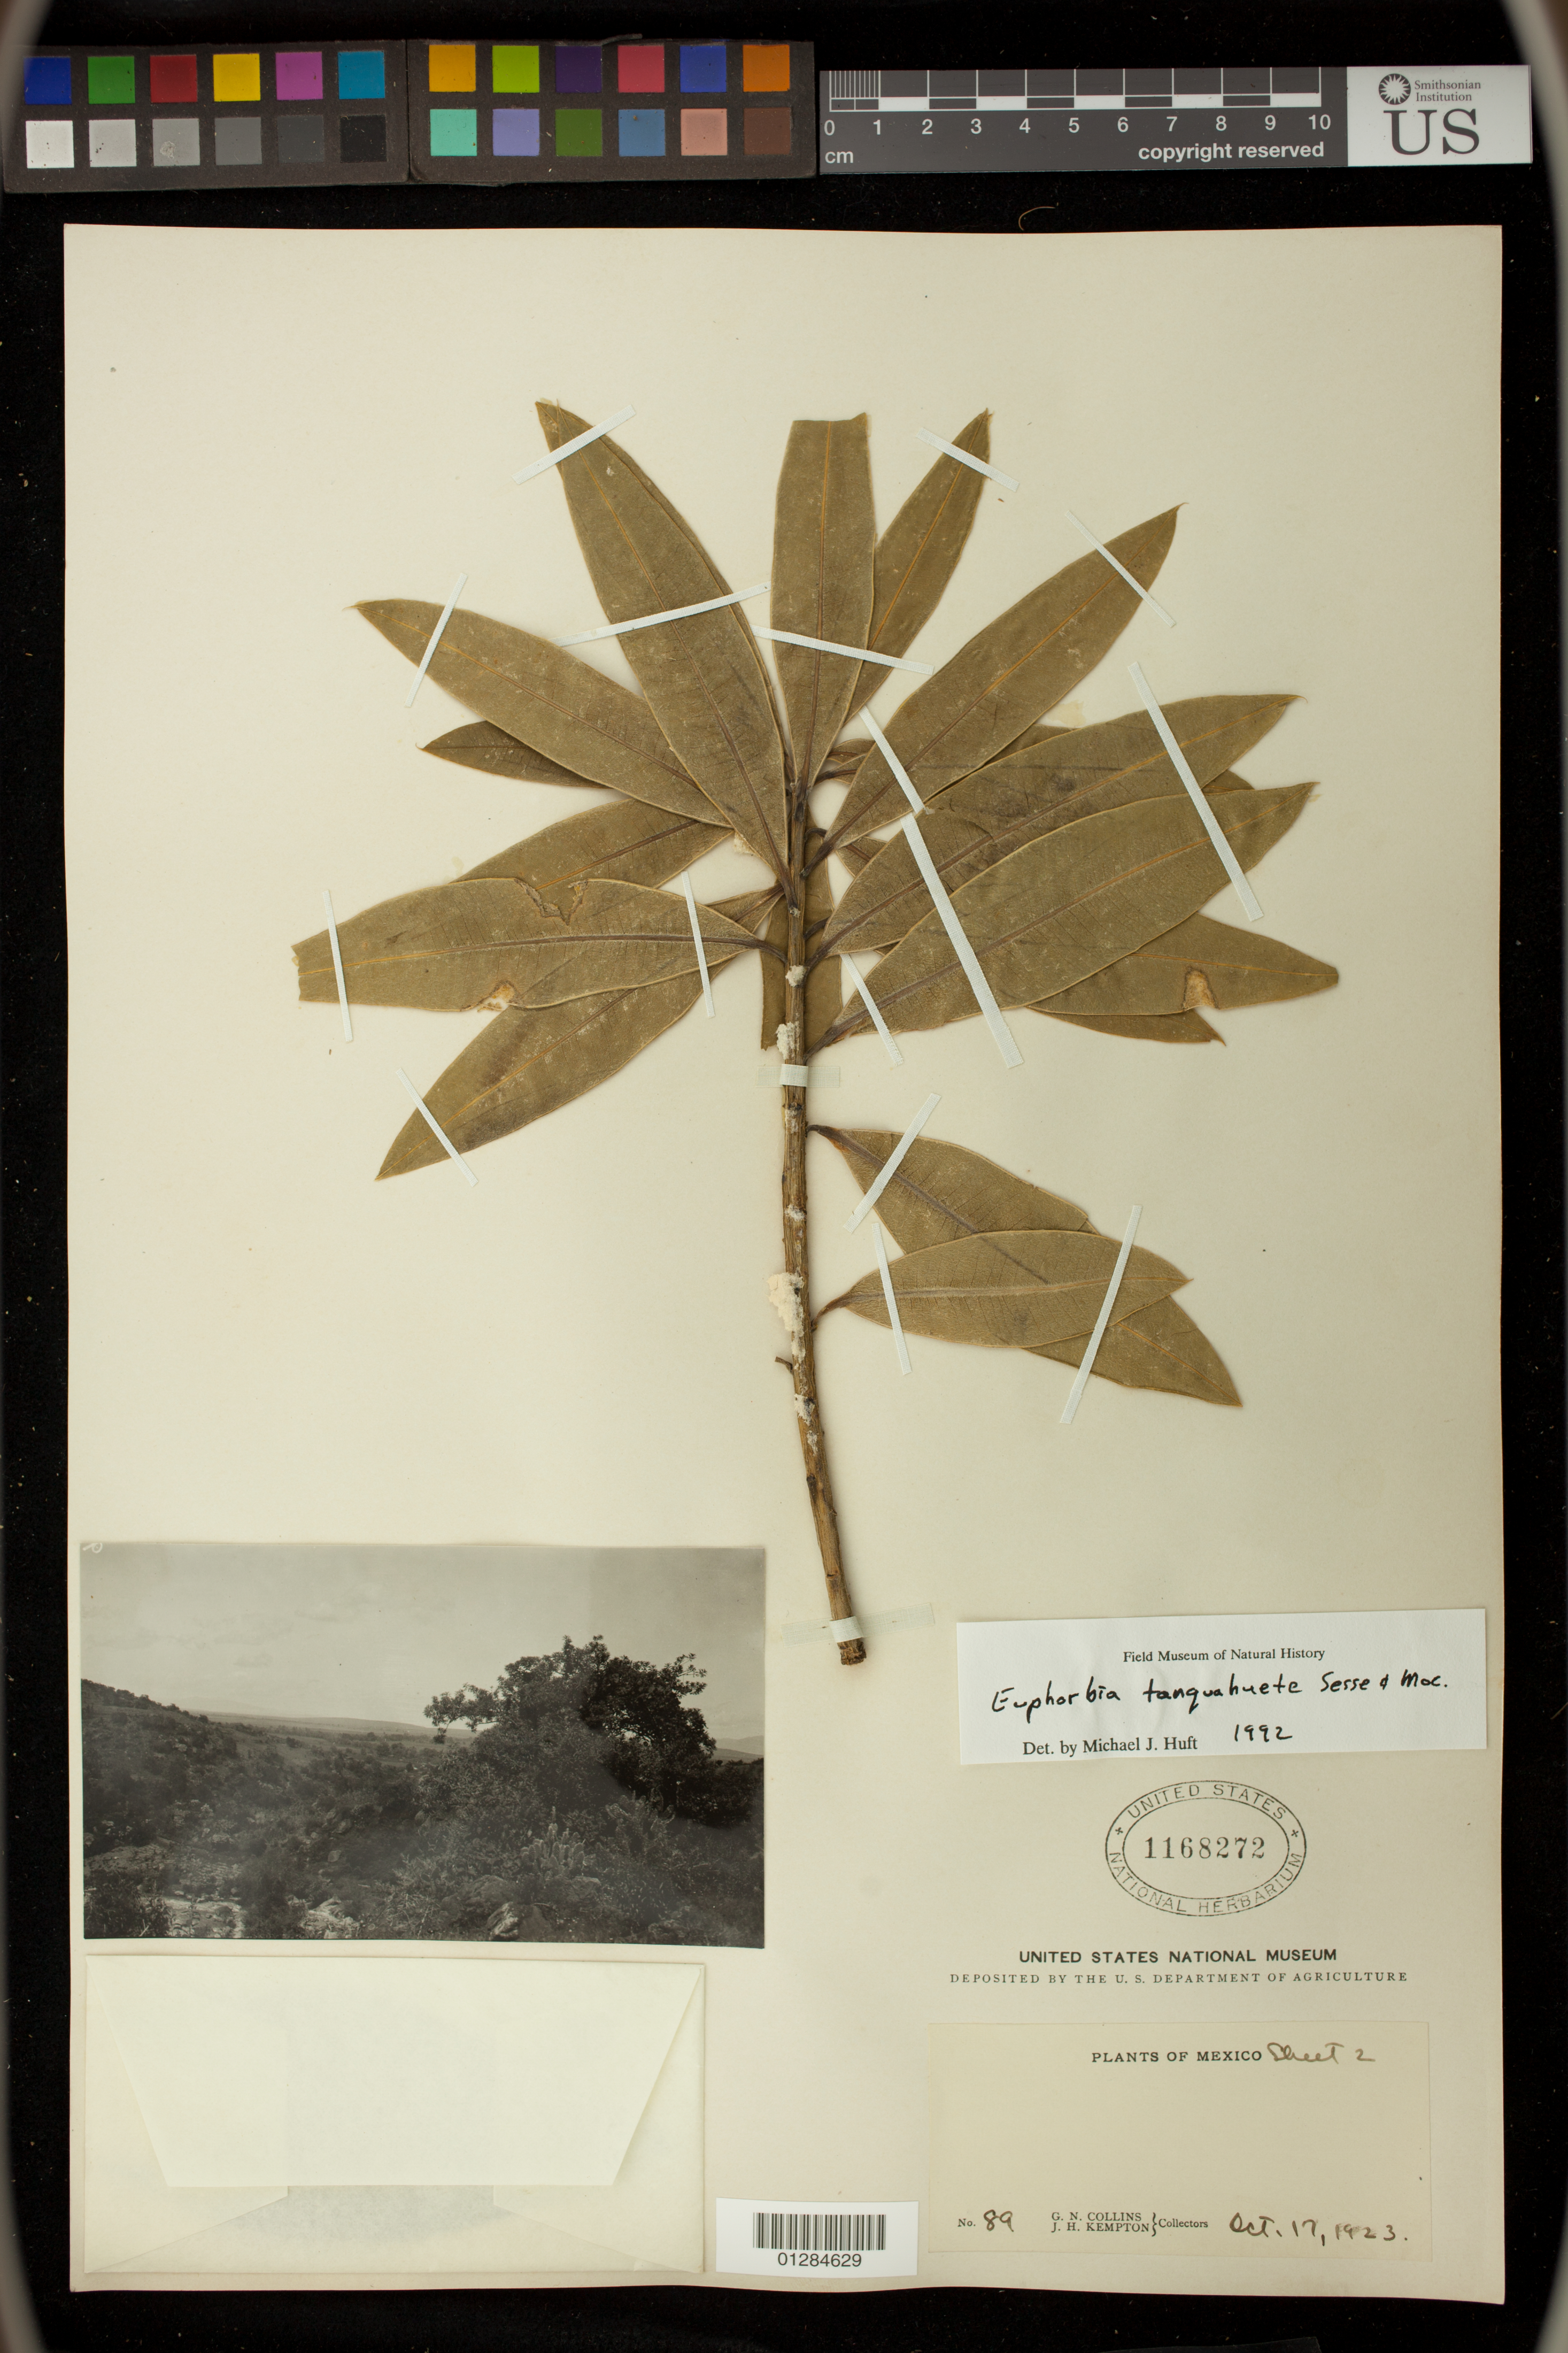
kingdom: Plantae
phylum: Tracheophyta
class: Magnoliopsida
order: Malpighiales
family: Euphorbiaceae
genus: Euphorbia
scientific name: Euphorbia tanquahuete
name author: Sessé & Moc.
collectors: G. N. Collins & J. H. Kempton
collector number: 89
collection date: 1923-10-17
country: Mexico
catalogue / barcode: US 1168272